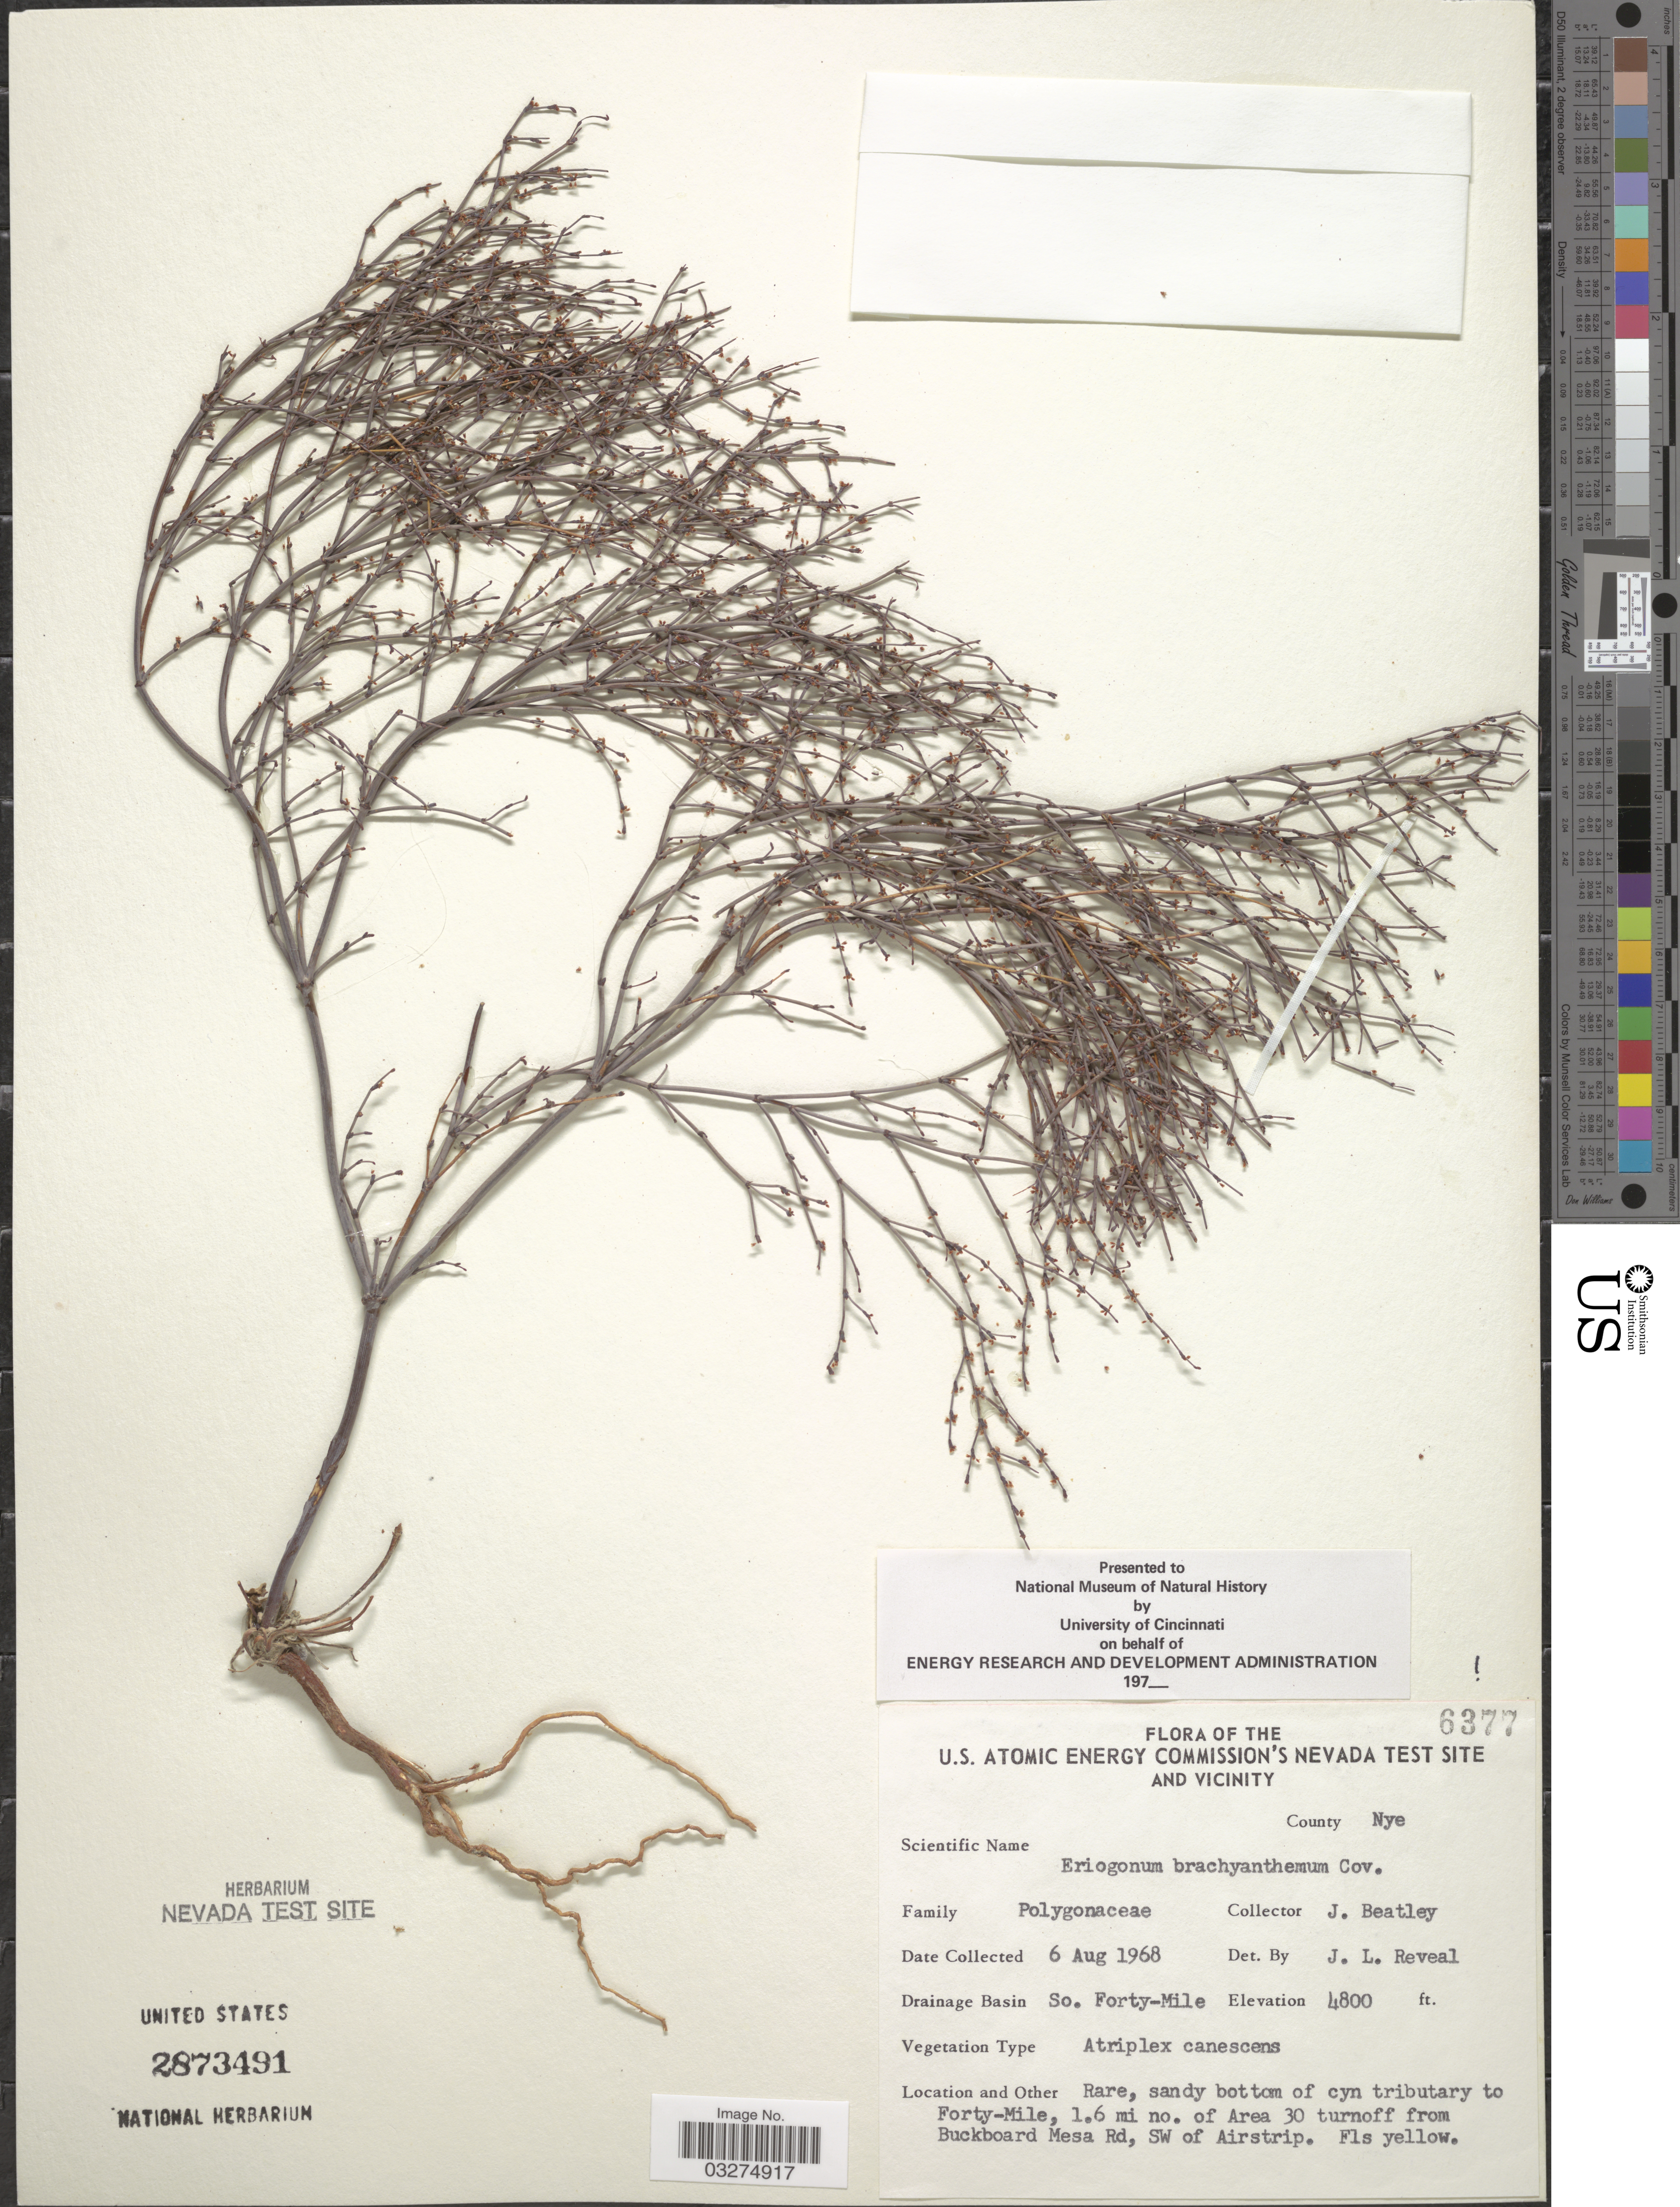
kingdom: Plantae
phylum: Tracheophyta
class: Magnoliopsida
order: Caryophyllales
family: Polygonaceae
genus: Eriogonum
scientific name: Eriogonum brachyanthum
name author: Coville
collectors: J. C. Beatley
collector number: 6377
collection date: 1968-08-06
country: United States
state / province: Nevada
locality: U. S. Atomic Energy Commission's Nevada Test Site and Vicinity. County Nye. Drainage Basin So. Forty-Mile. Sandy bottom of cyn tributary to Forty-Mile, 1.6 mi no. of Area 30 turnoff from Buckboard Mesa Rd, SW of Airstrip.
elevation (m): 1463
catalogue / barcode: US 2873491